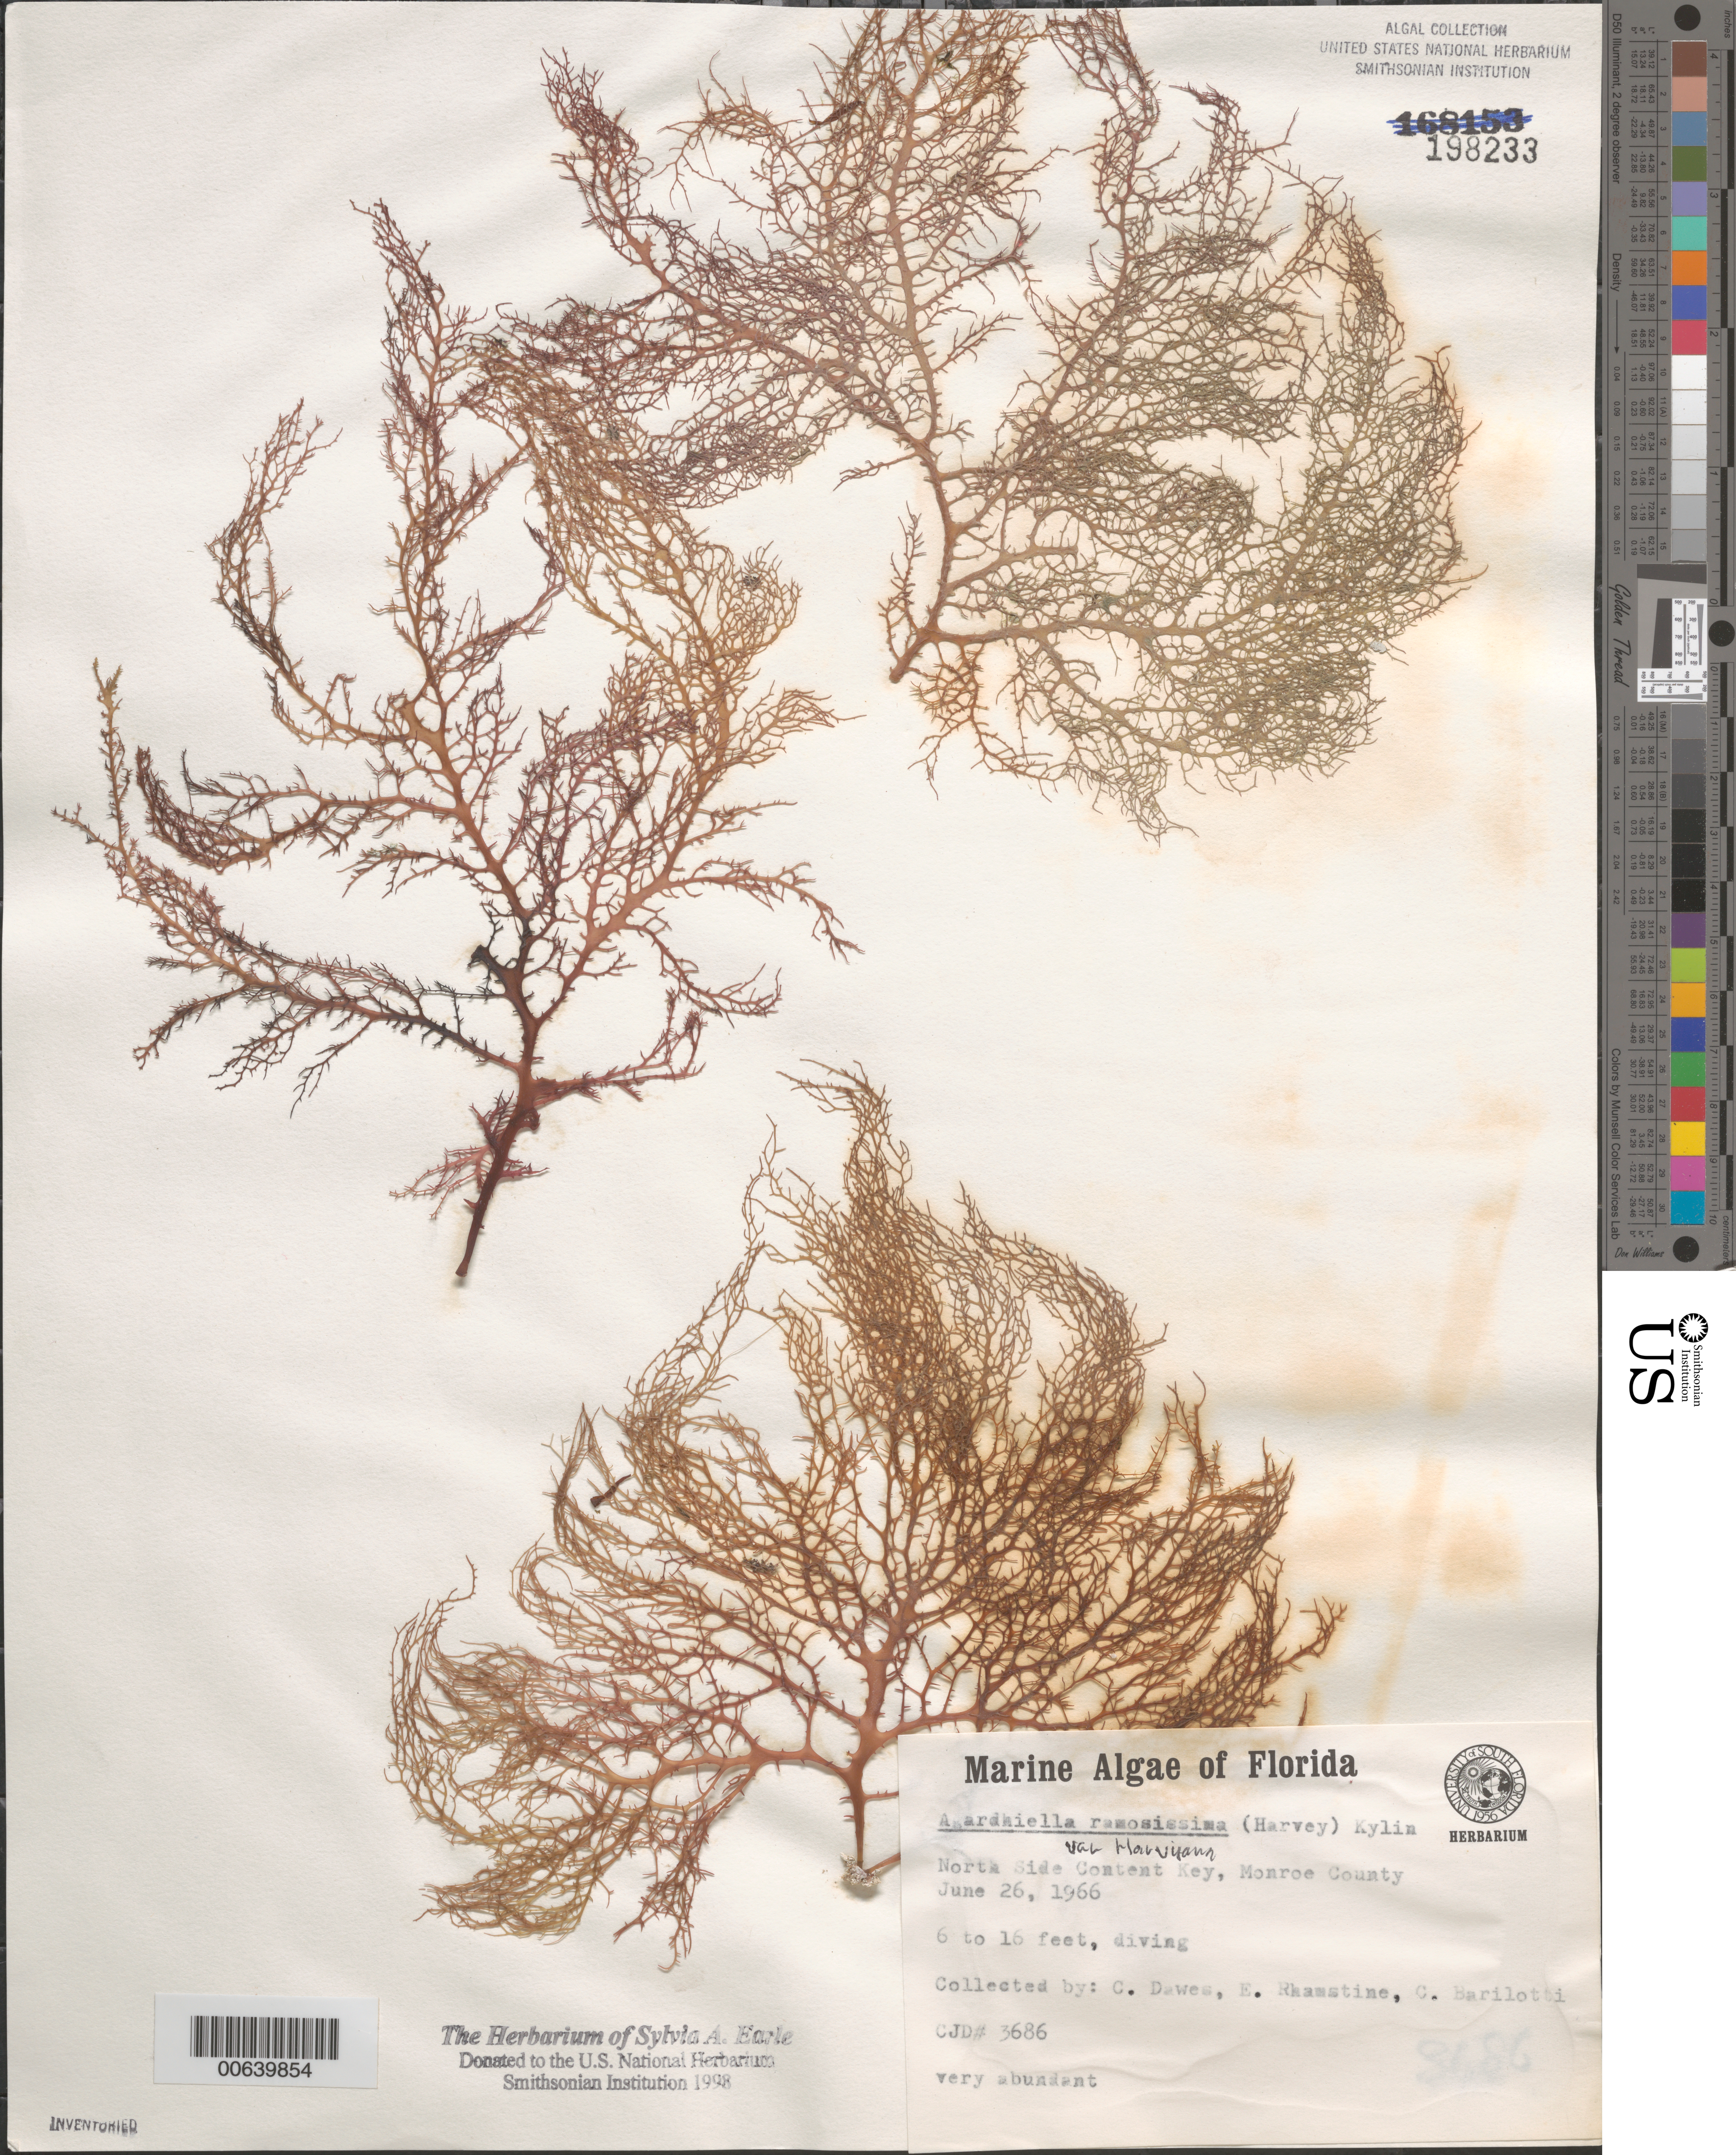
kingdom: Plantae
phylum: Rhodophyta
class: Florideophyceae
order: Gigartinales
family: Solieriaceae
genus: Agardhiella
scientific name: Agardhiella ramosissima var. harveyana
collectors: C. Dawes, E. Rhamstine & D. C. Barilotti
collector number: Cjd 3686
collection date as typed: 26 Jun 1966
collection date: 1966-06-26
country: United States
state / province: Florida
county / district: Monroe County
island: Content Keys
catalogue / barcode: US 198233